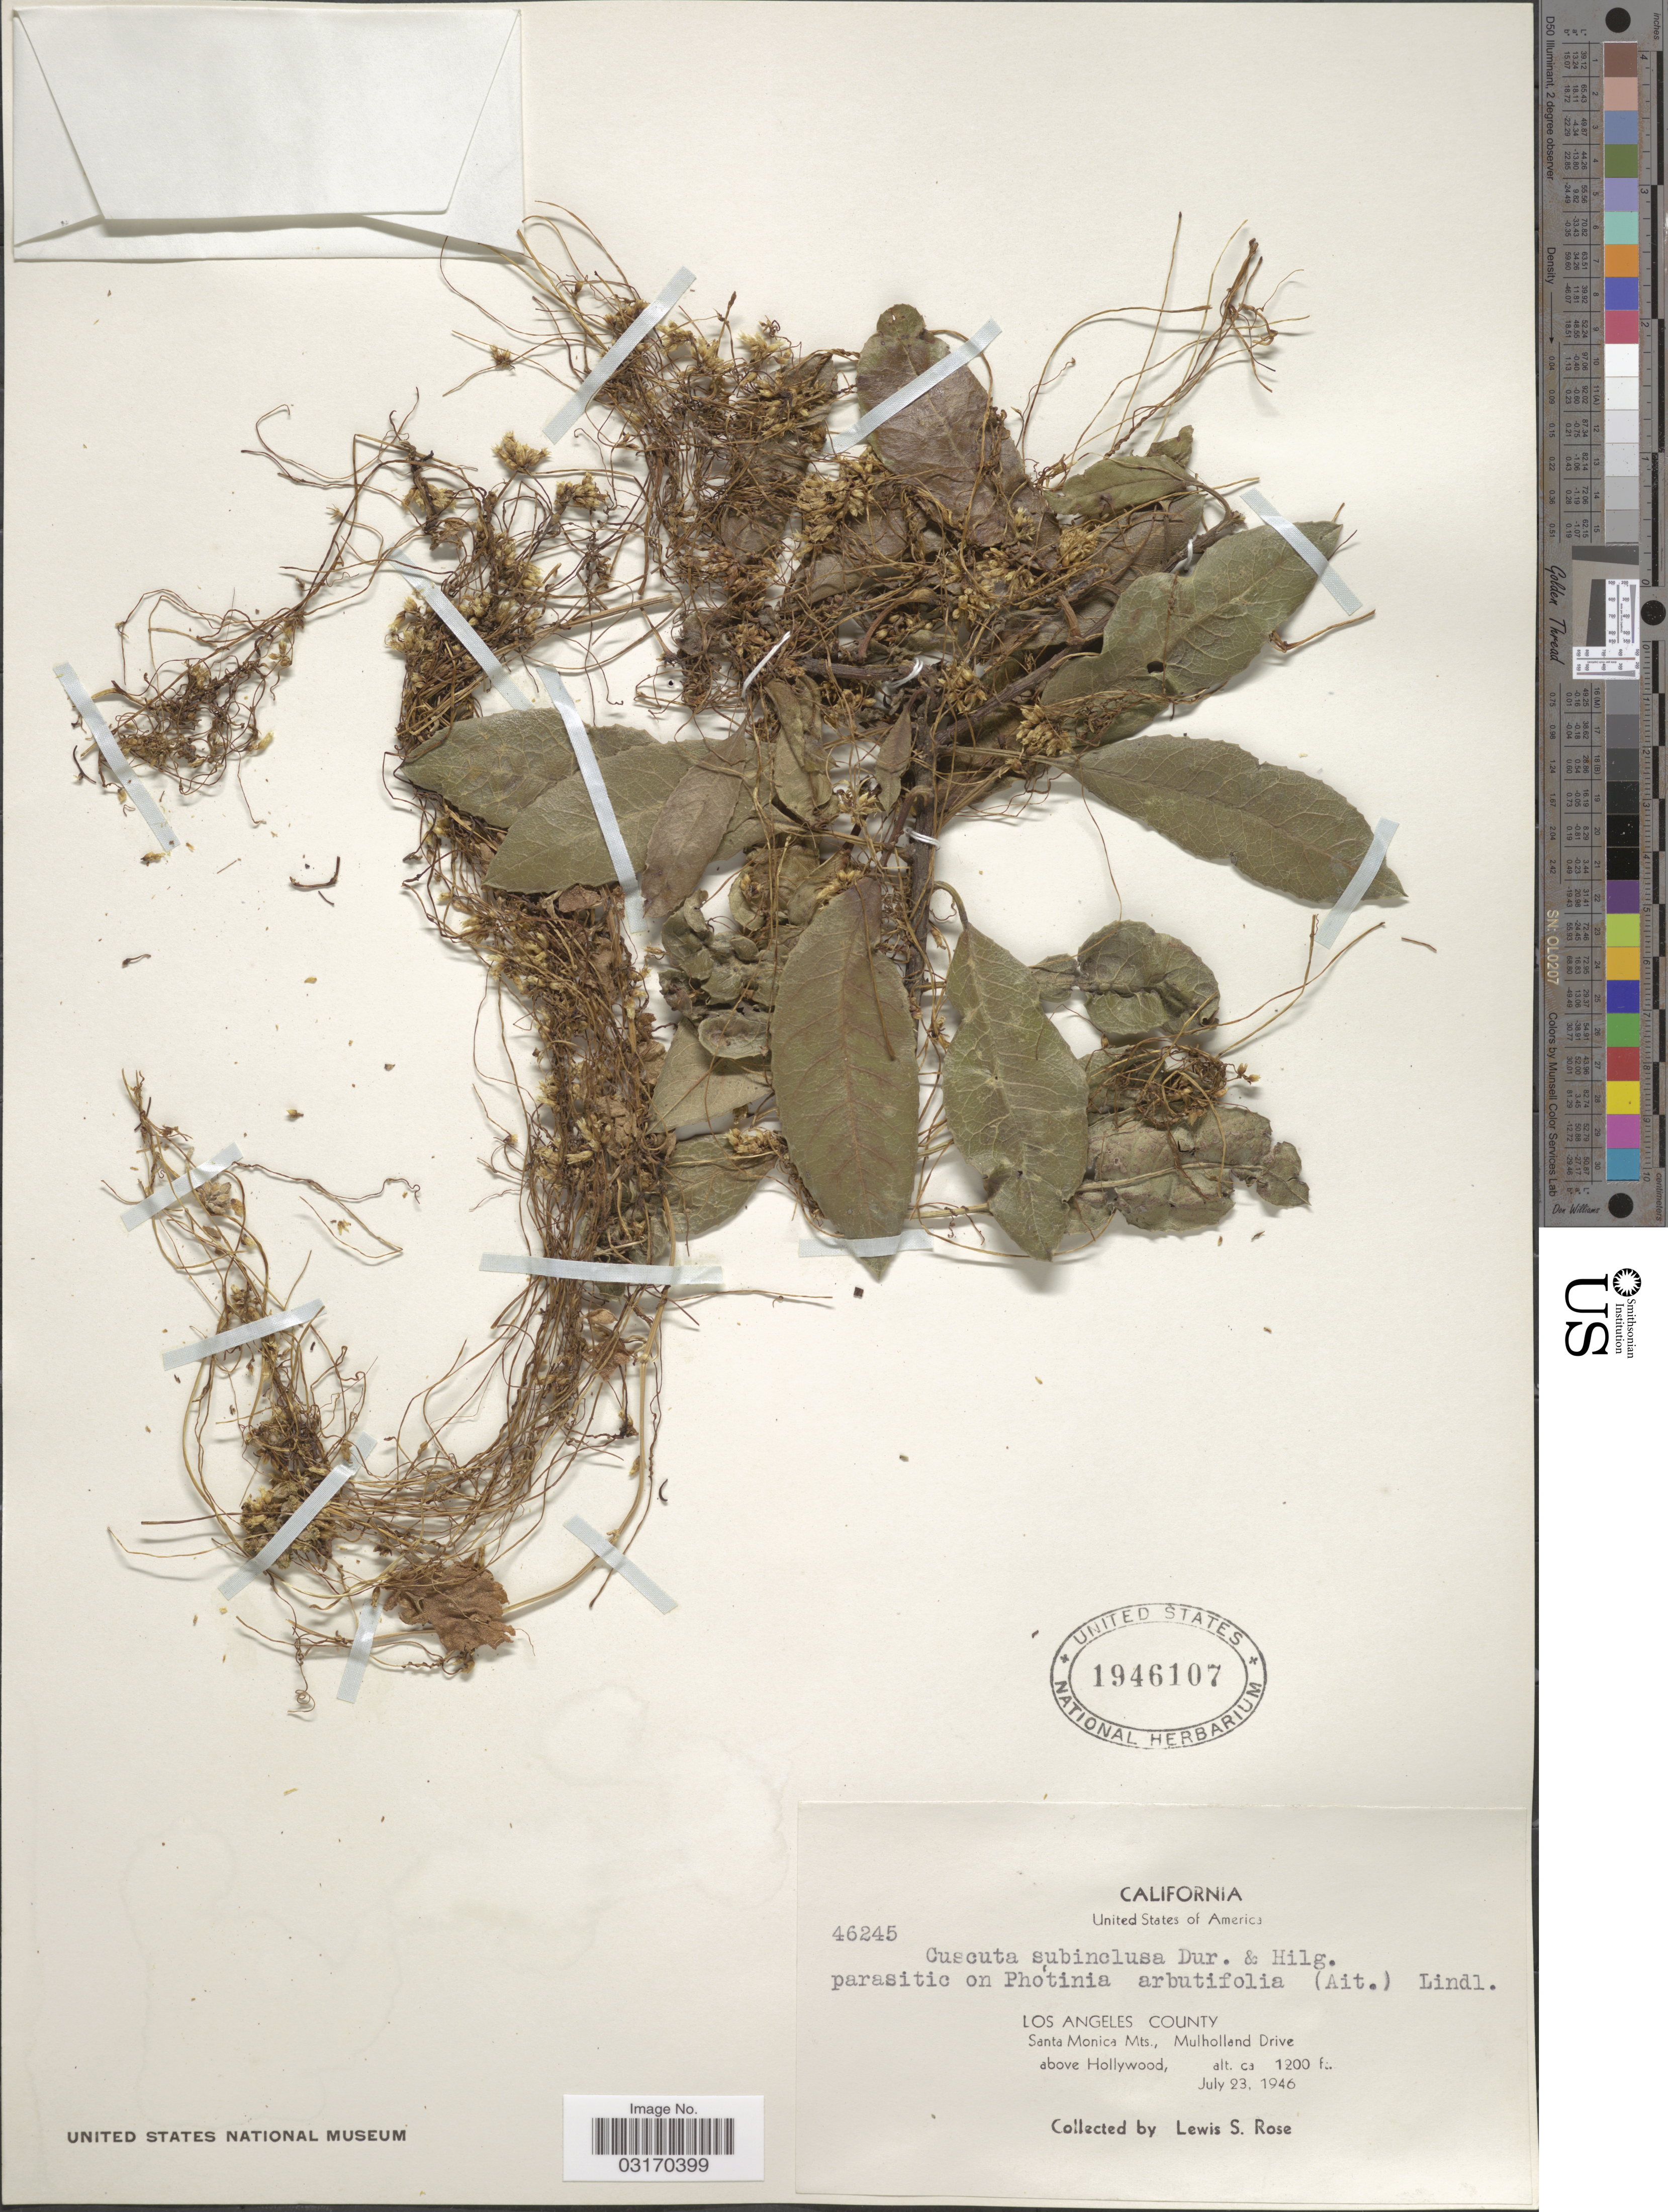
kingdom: Plantae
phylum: Tracheophyta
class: Magnoliopsida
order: Solanales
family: Convolvulaceae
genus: Cuscuta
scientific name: Cuscuta subinclusa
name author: Durand & Hilg.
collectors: L. S. Rose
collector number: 46245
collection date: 1946-07-23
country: United States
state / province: California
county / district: Los Angeles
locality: Los Angeles County. Santa Monica Mts., Mulholland Drive above Hollywood.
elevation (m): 366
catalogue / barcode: US 1946107